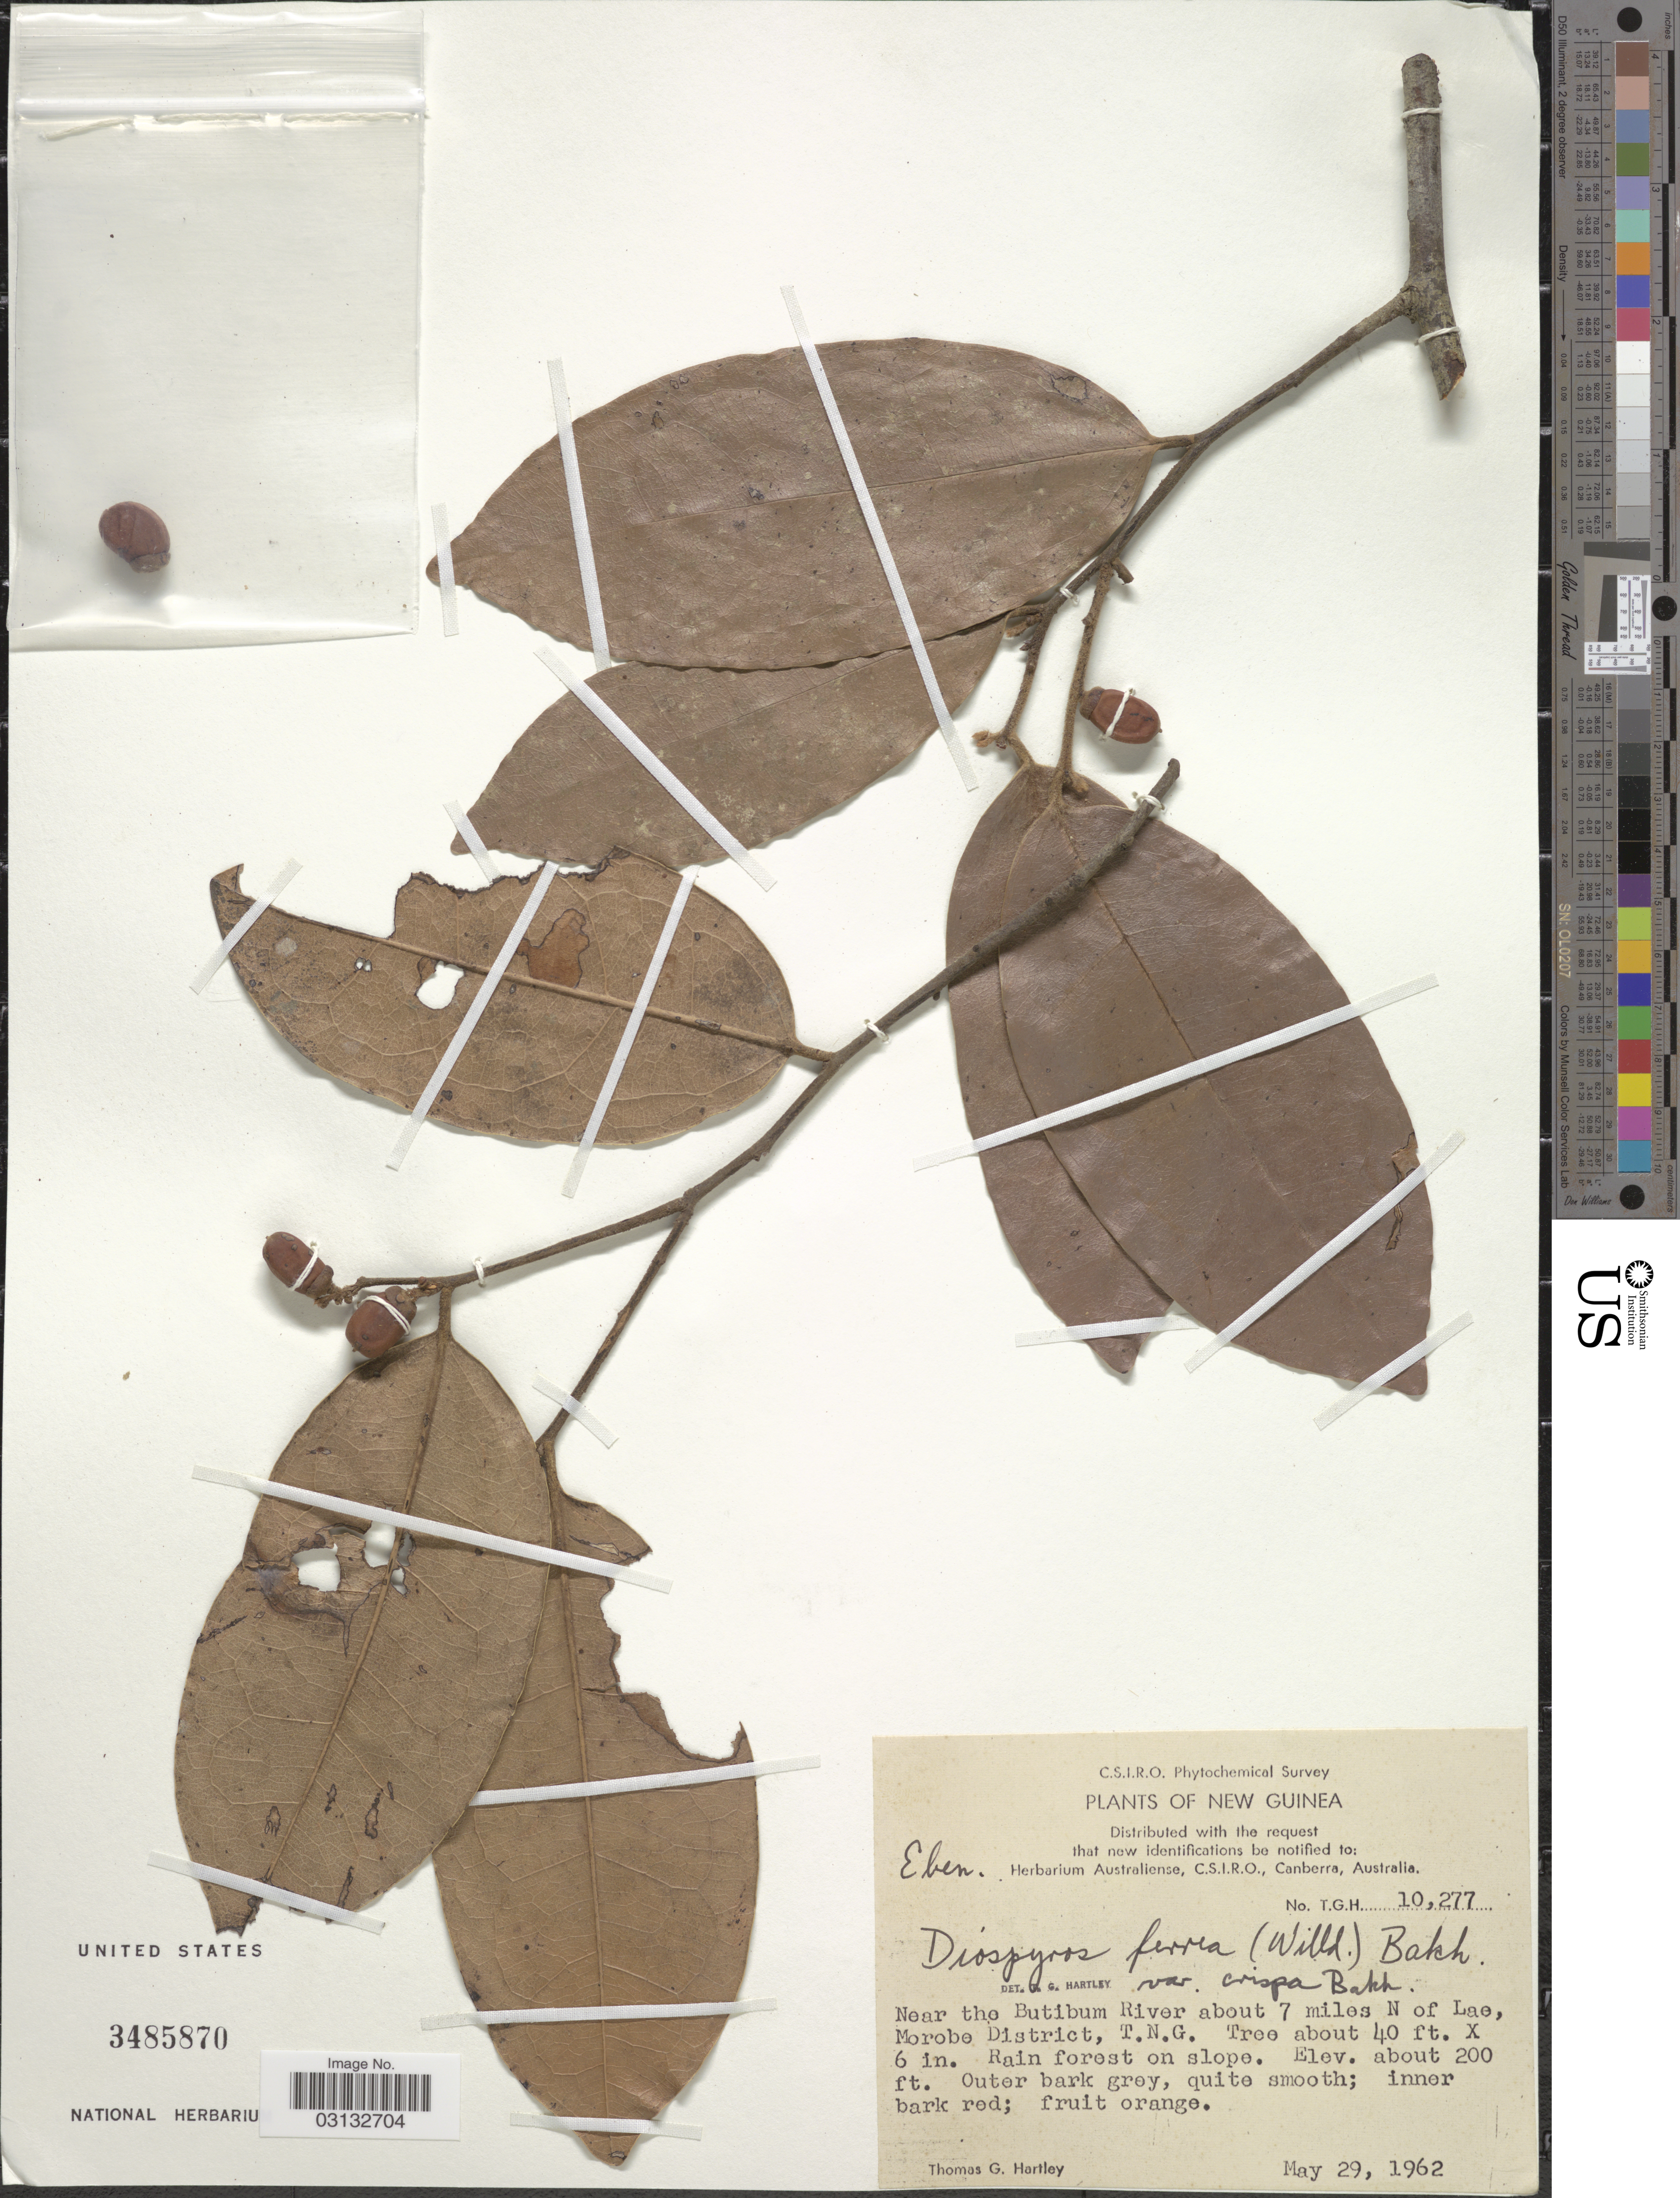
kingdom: Plantae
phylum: Tracheophyta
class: Magnoliopsida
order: Ericales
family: Ebenaceae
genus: Diospyros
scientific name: Diospyros ferrea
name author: (Willd.) Bakh.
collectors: T. Hartley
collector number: TGH10277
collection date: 1962-05-29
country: Papua New Guinea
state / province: Morobe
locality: New Guinea. Near the Butibum River about 7 miles N of Lae, Morobe District, T.N.G.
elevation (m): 61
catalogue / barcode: US 3485870